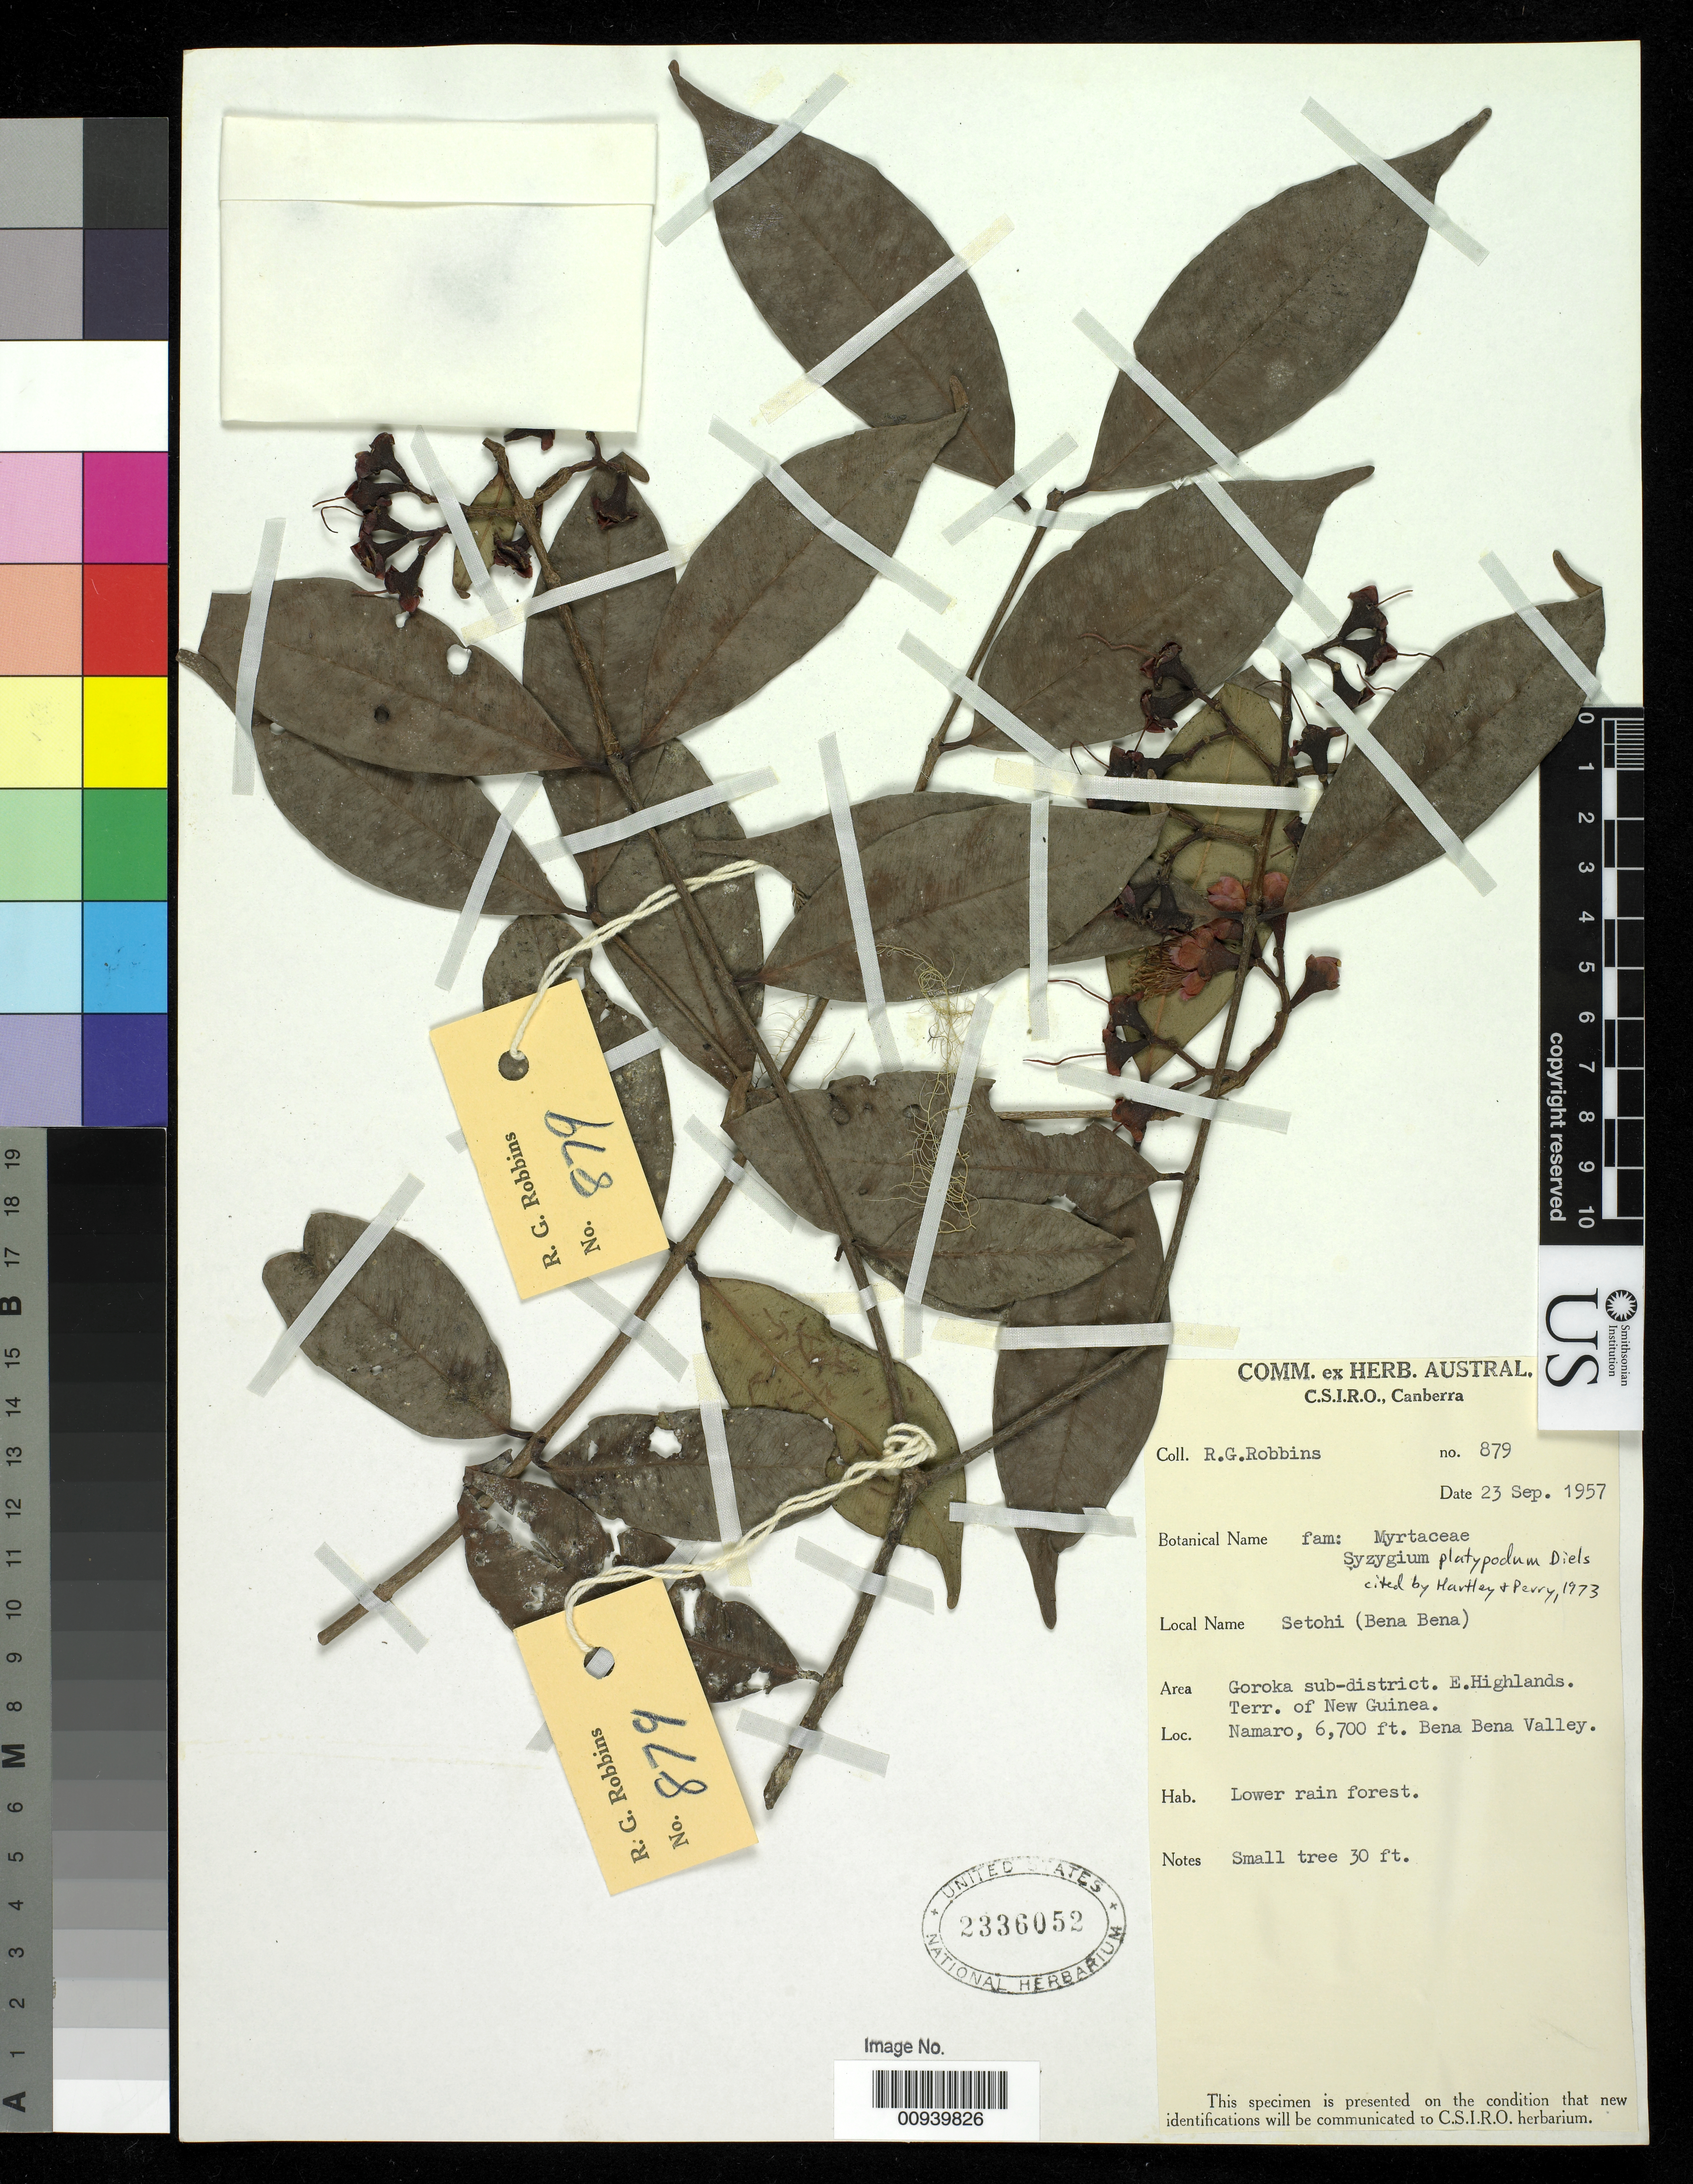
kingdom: Plantae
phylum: Tracheophyta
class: Magnoliopsida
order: Myrtales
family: Myrtaceae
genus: Syzygium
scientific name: Syzygium platypodum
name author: Diels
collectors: R. G. Robinson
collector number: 879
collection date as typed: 23 Sep 1957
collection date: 1957-09-23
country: Papua New Guinea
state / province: Eastern Highlands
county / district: Goroka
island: New Guinea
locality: Namaro, Bena Bena Valley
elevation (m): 2042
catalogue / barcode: US 2336052